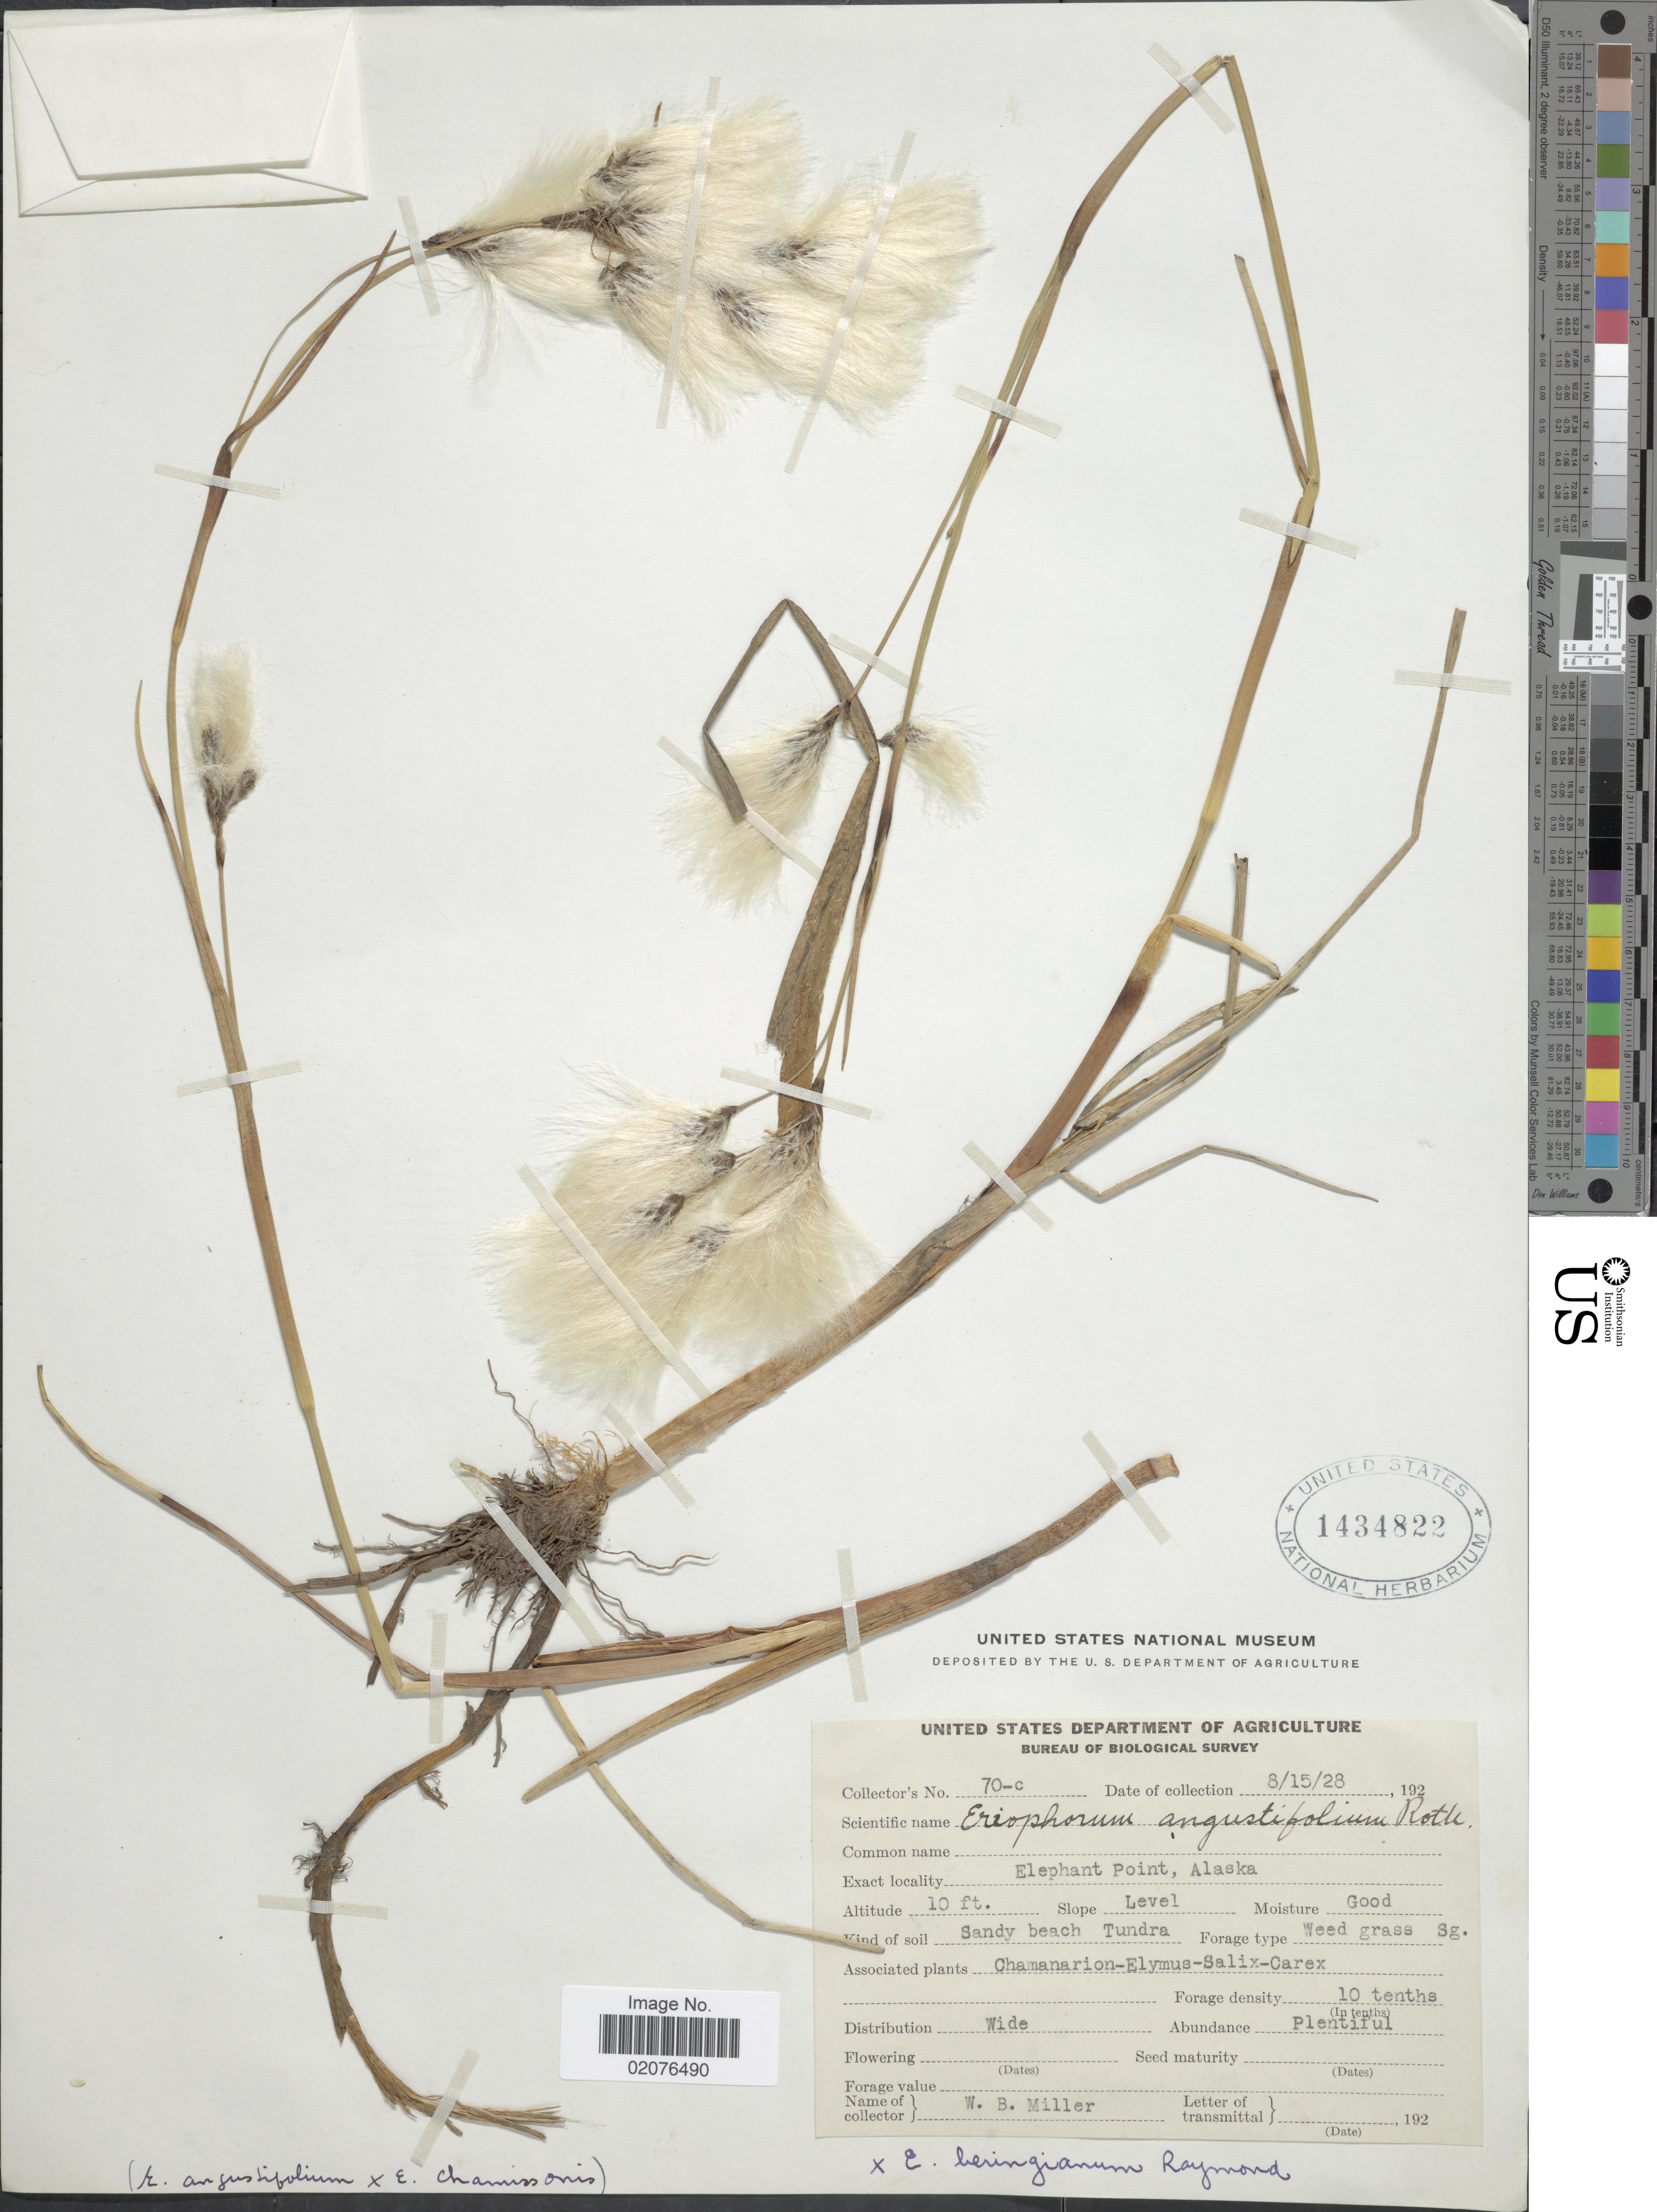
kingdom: Plantae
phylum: Tracheophyta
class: Liliopsida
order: Poales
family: Cyperaceae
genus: Eriophorum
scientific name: Eriophorum angustifolium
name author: Honck.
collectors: W. Miller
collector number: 70-c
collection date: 1928-08-15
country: United States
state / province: Alaska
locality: Elephant Point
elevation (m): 3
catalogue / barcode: US 1434822